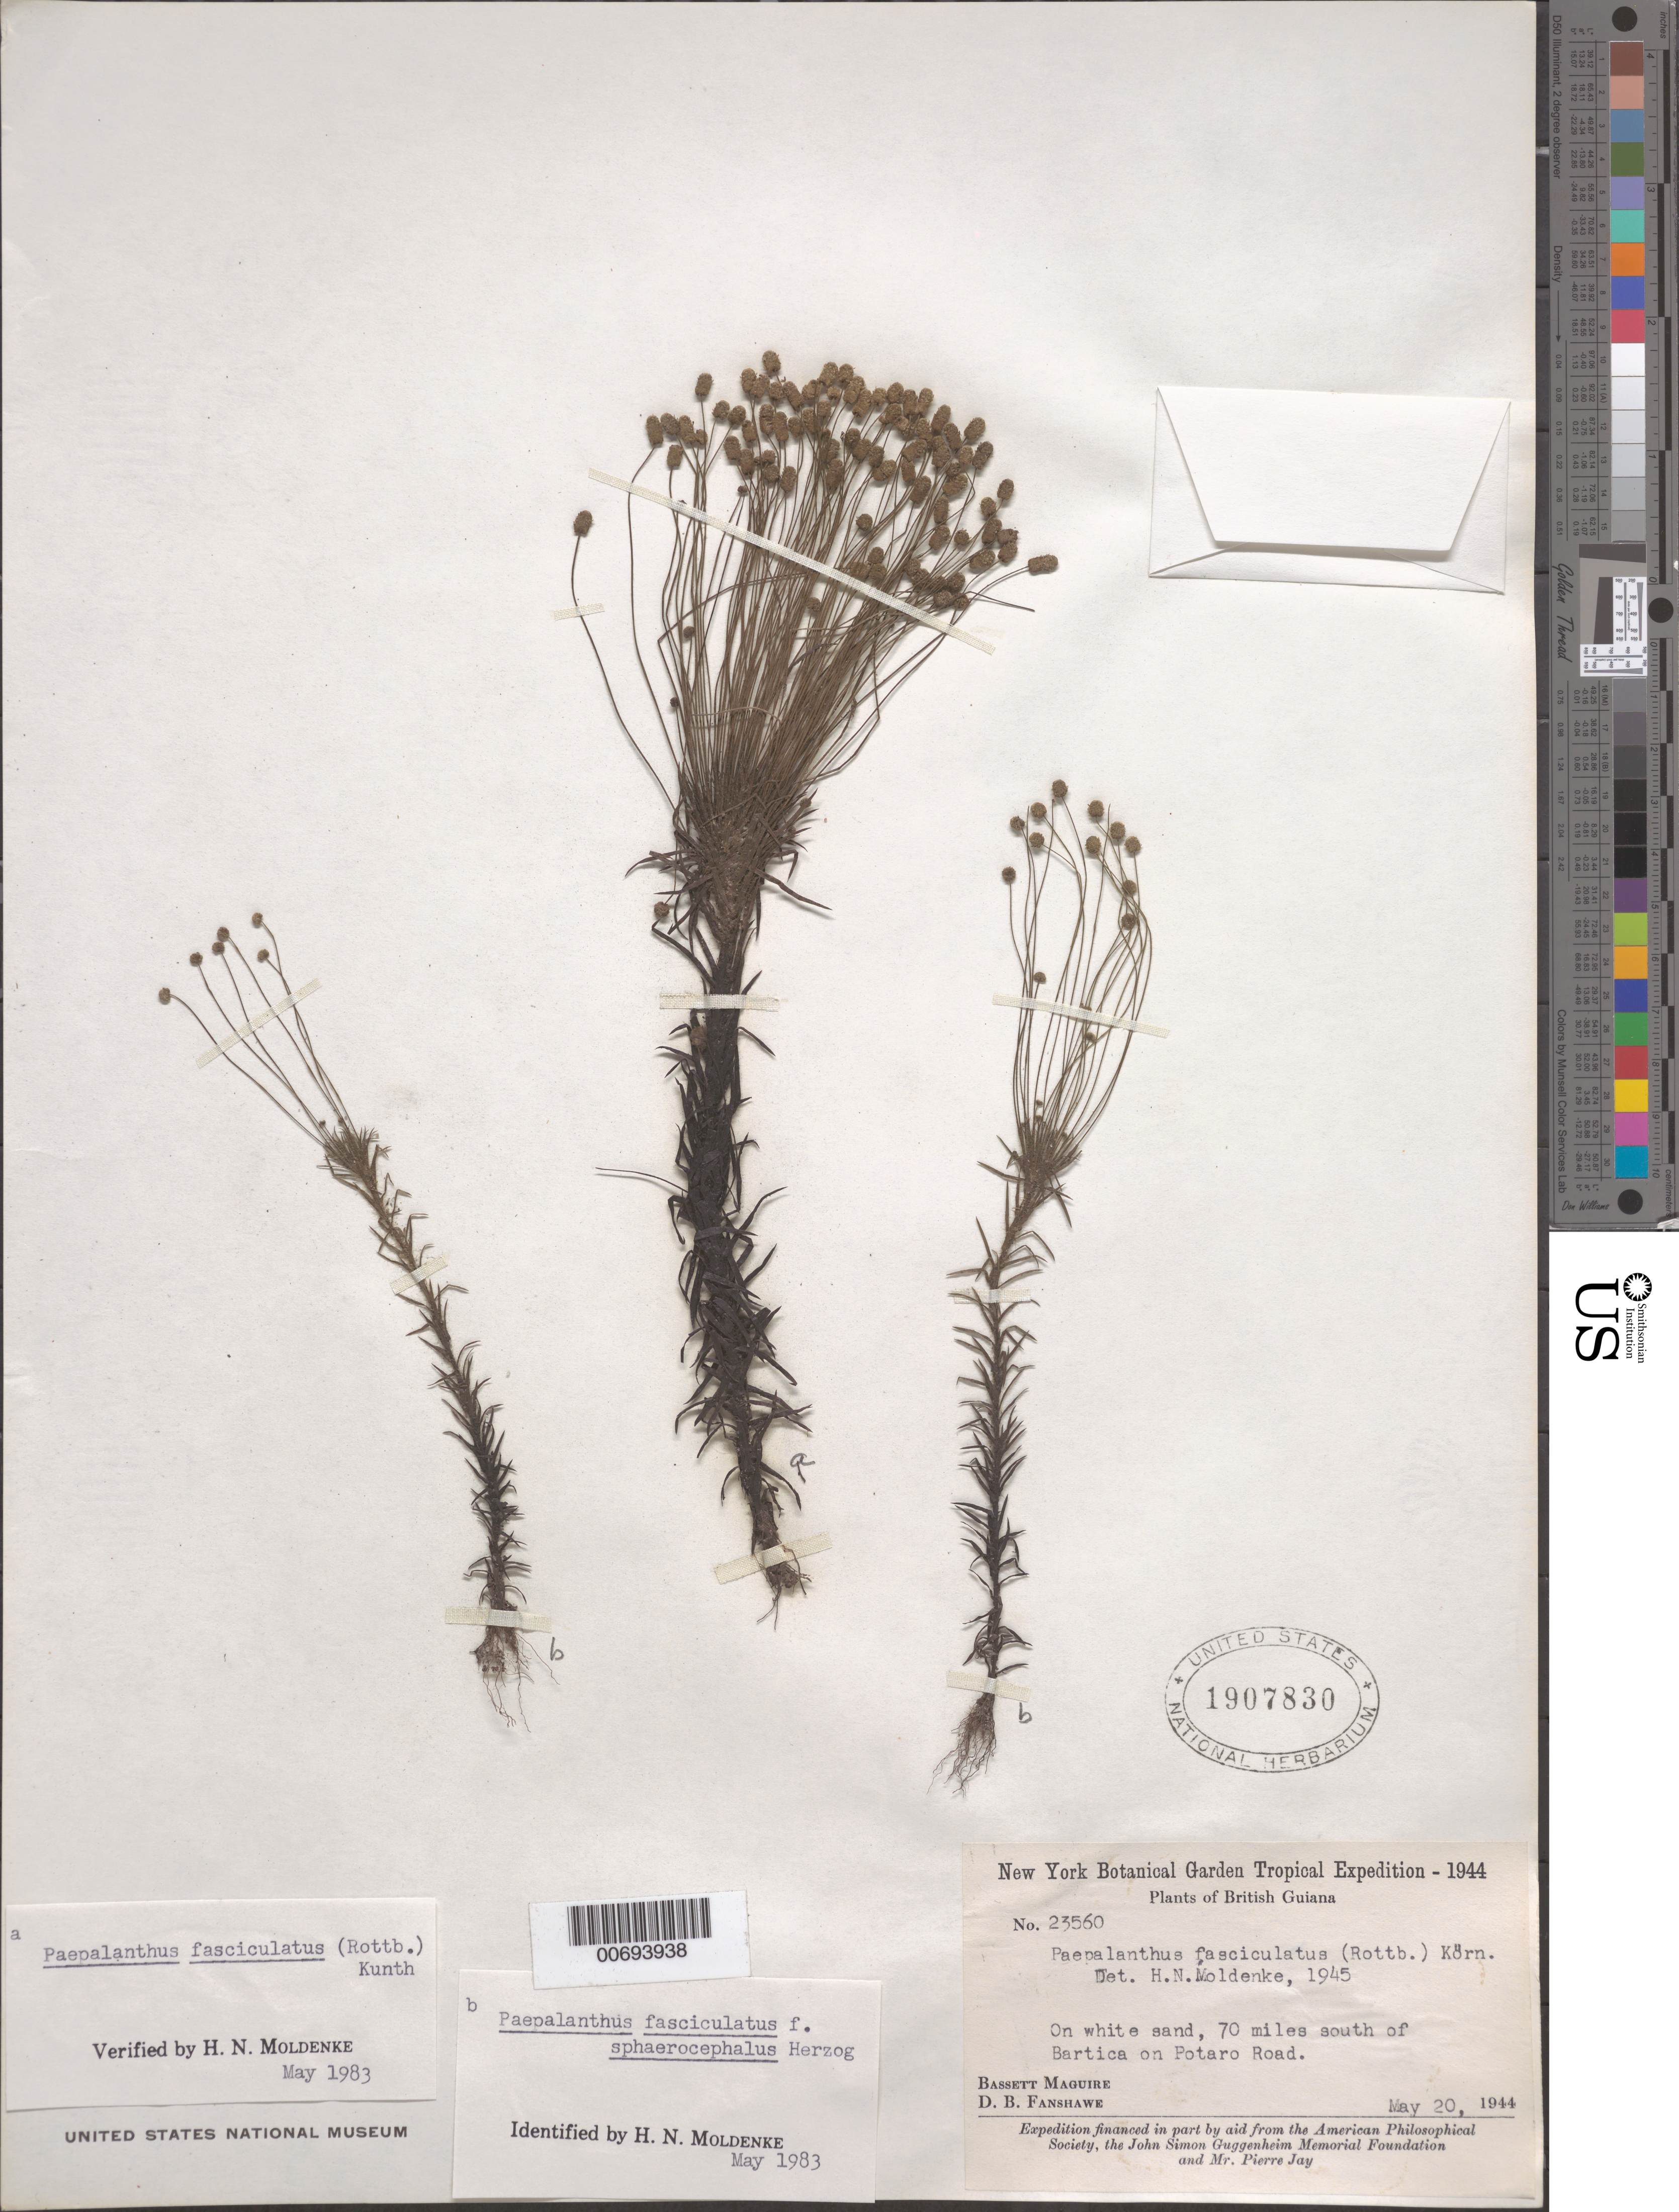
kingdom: Plantae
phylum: Tracheophyta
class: Liliopsida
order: Poales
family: Eriocaulaceae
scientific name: Giuliettia fasciculata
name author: (Rottb.) Andrino & Sano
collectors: B. Maguire & D. B. Fanshawe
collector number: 23560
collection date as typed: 20-May-44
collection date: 1944-05-20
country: Guyana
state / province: Cuyuni-Mazaruni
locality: Bartica-Potaro Road, mile 70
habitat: White sand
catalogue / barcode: US 1907830